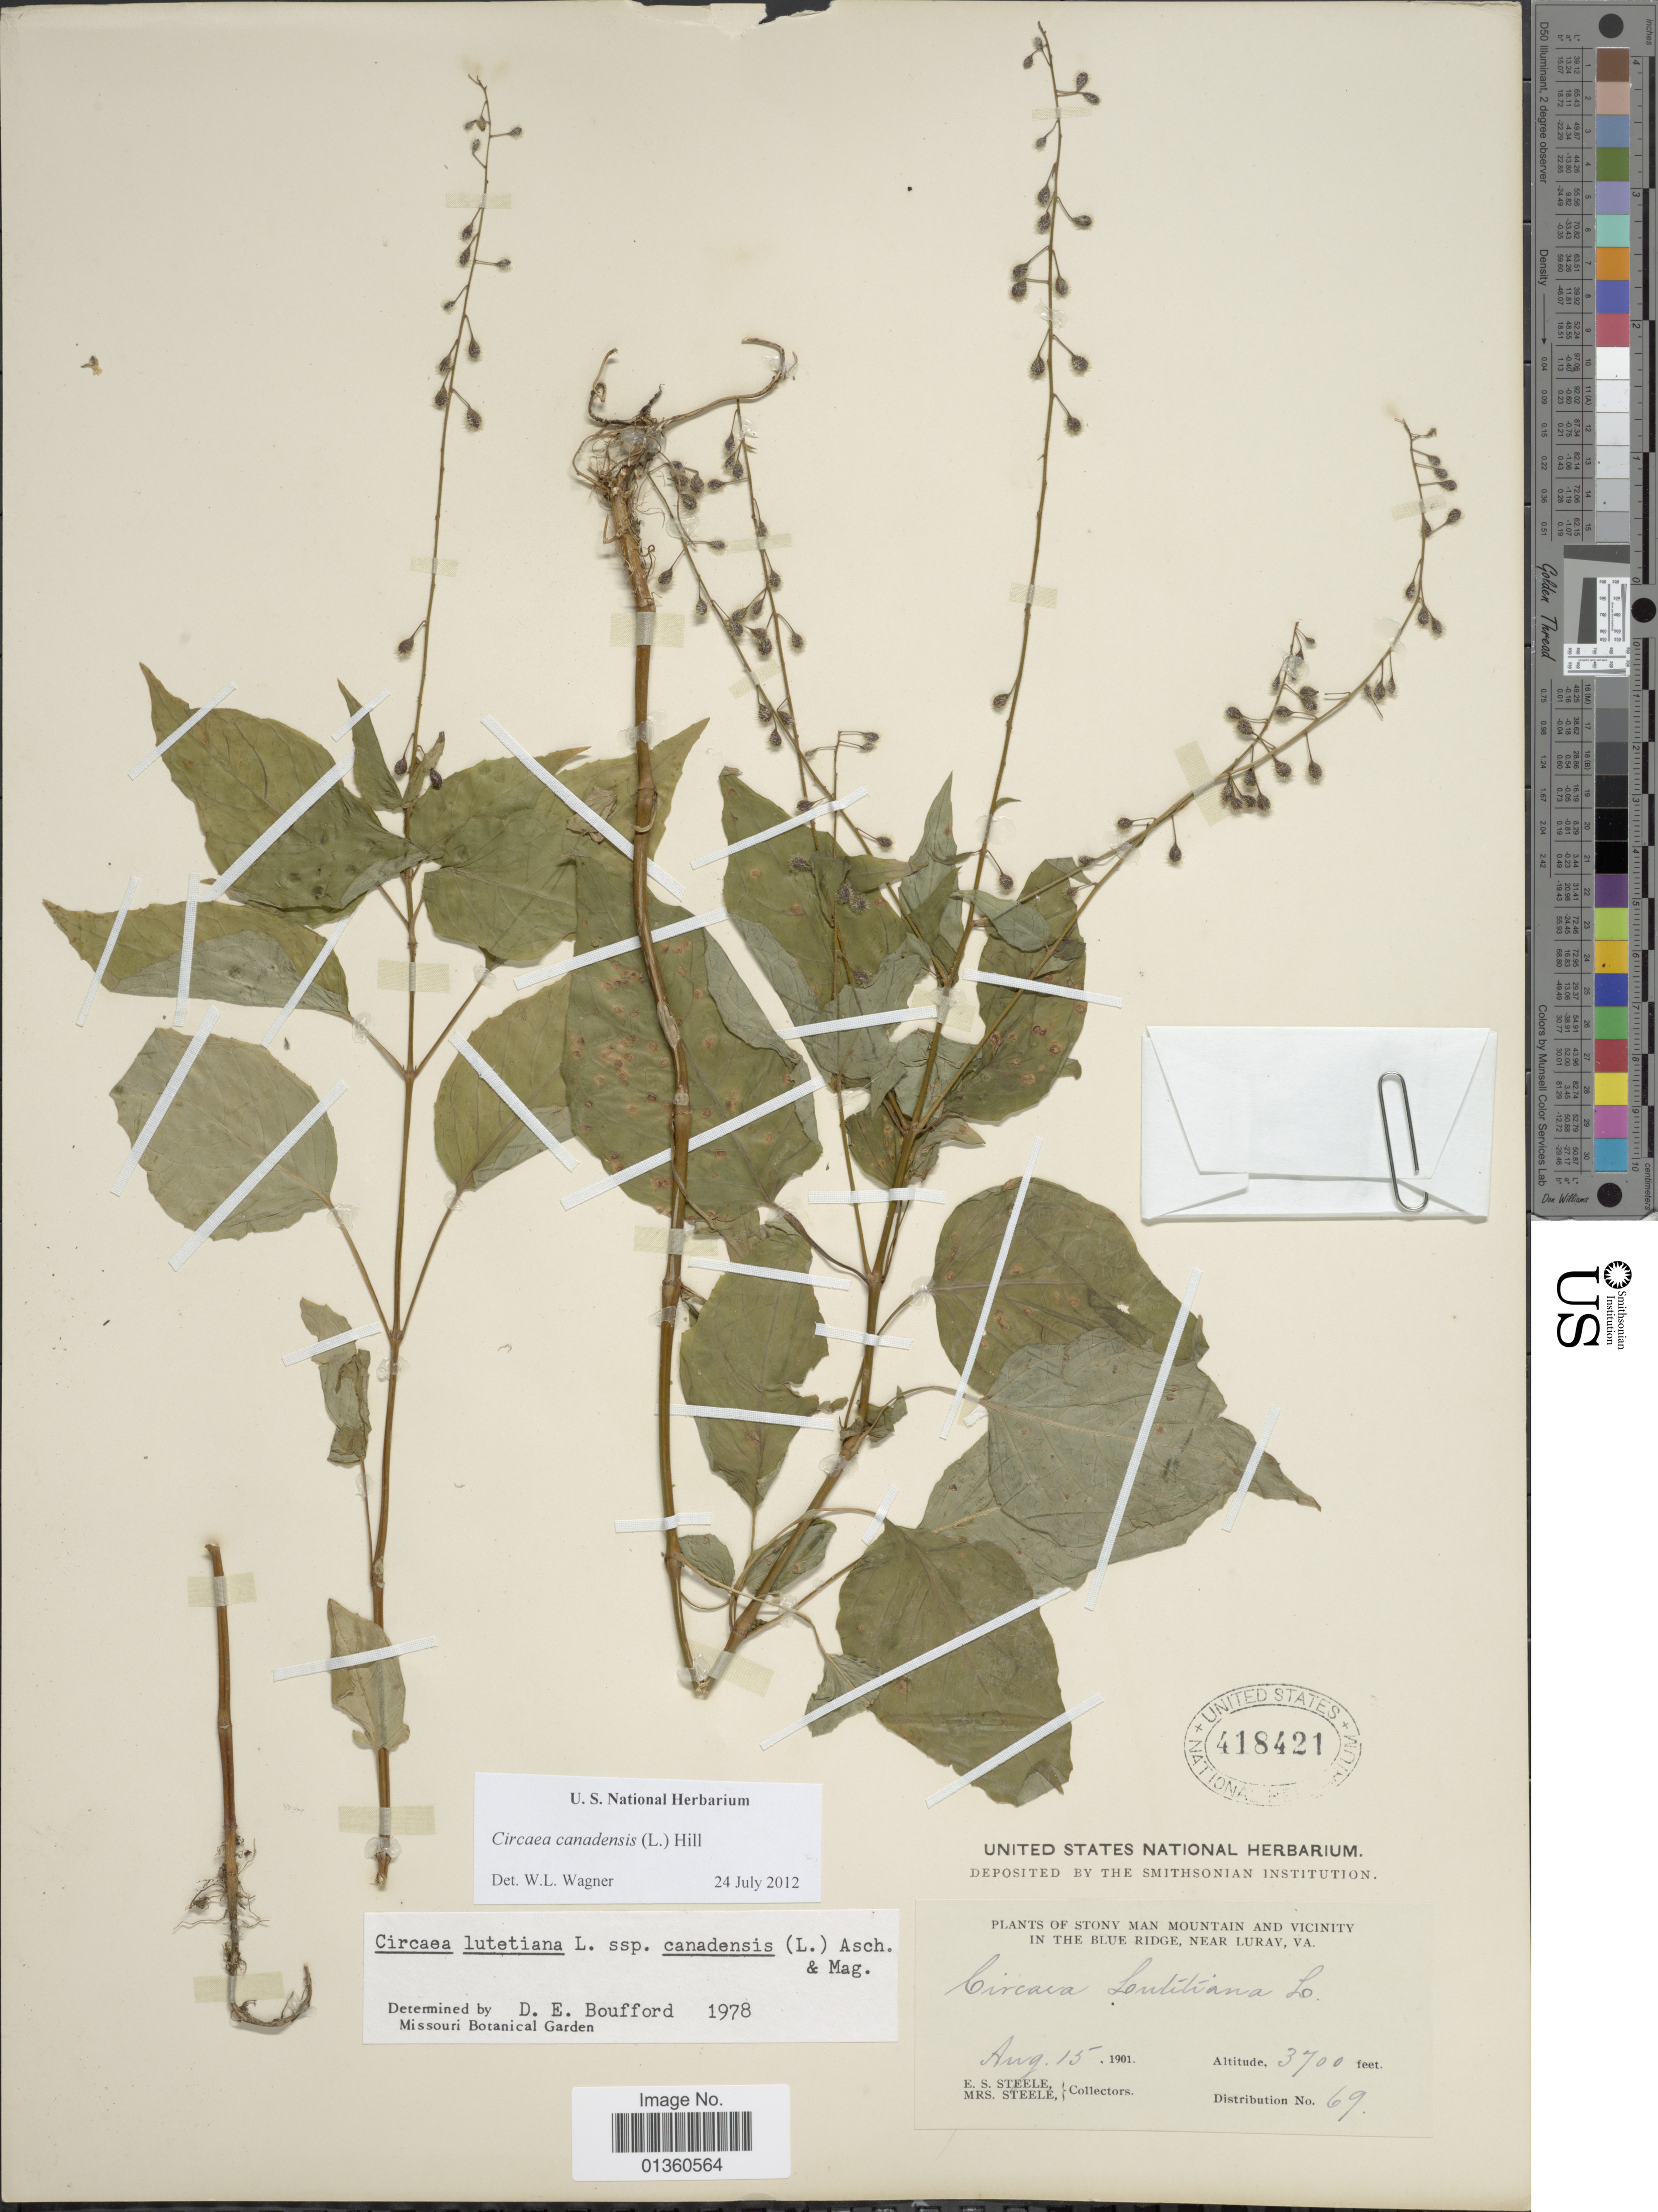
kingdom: Plantae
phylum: Tracheophyta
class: Magnoliopsida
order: Myrtales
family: Onagraceae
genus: Circaea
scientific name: Circaea canadensis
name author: (L.) Hill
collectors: E. Steele & Mrs. E. S. Steele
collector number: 69 ?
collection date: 1901-08-15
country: United States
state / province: Virginia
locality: Stony Man Mountain and vicinity in the Blue Ridge, near Luray, Va.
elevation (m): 1128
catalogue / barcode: US 418421